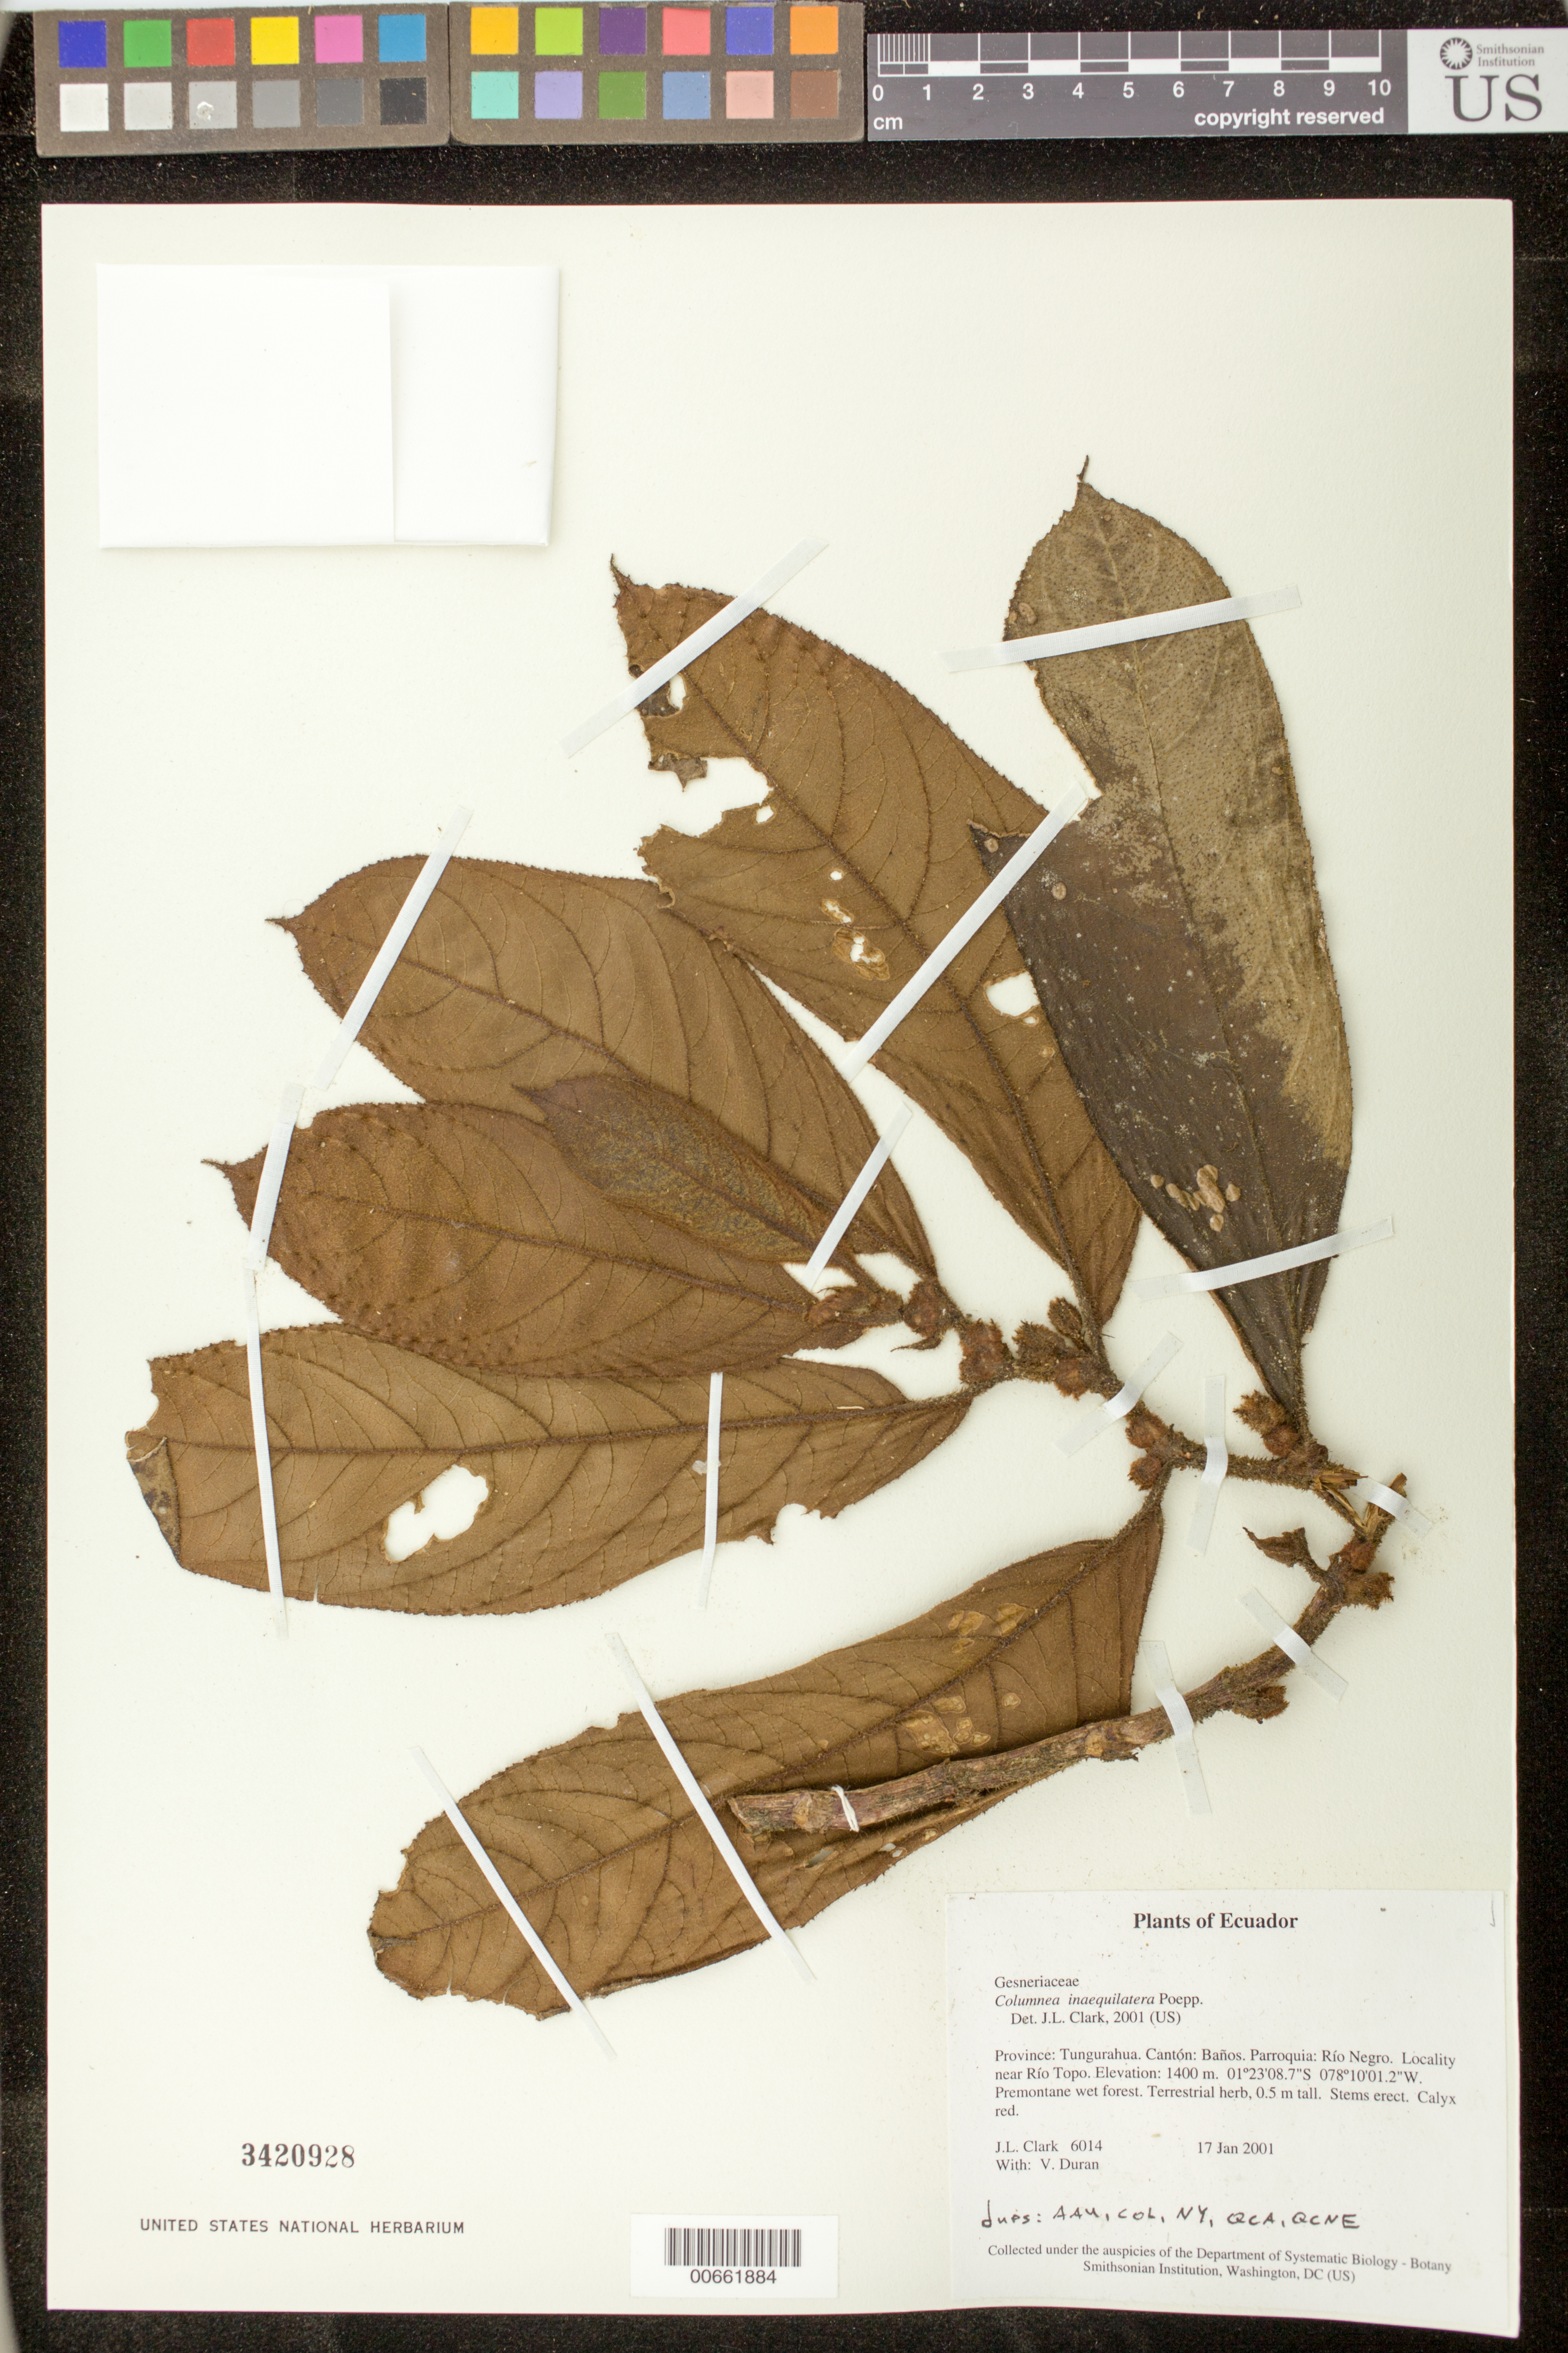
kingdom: Plantae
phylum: Tracheophyta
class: Magnoliopsida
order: Lamiales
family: Gesneriaceae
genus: Columnea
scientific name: Columnea inaequilatera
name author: Poepp.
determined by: Clark, J. L., (SEL), The Marie Selby Botanical Garden (UNITED STATES)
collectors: J. L. Clark & V. Duran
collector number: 6014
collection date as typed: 17 Jan 2001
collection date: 2001-01-17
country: Ecuador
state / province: Tungurahua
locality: Cantón: Baños. Parroquia: Río Negro. Locality near Río Topo.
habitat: Premontane wet forest.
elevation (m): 1400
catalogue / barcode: US 3420928